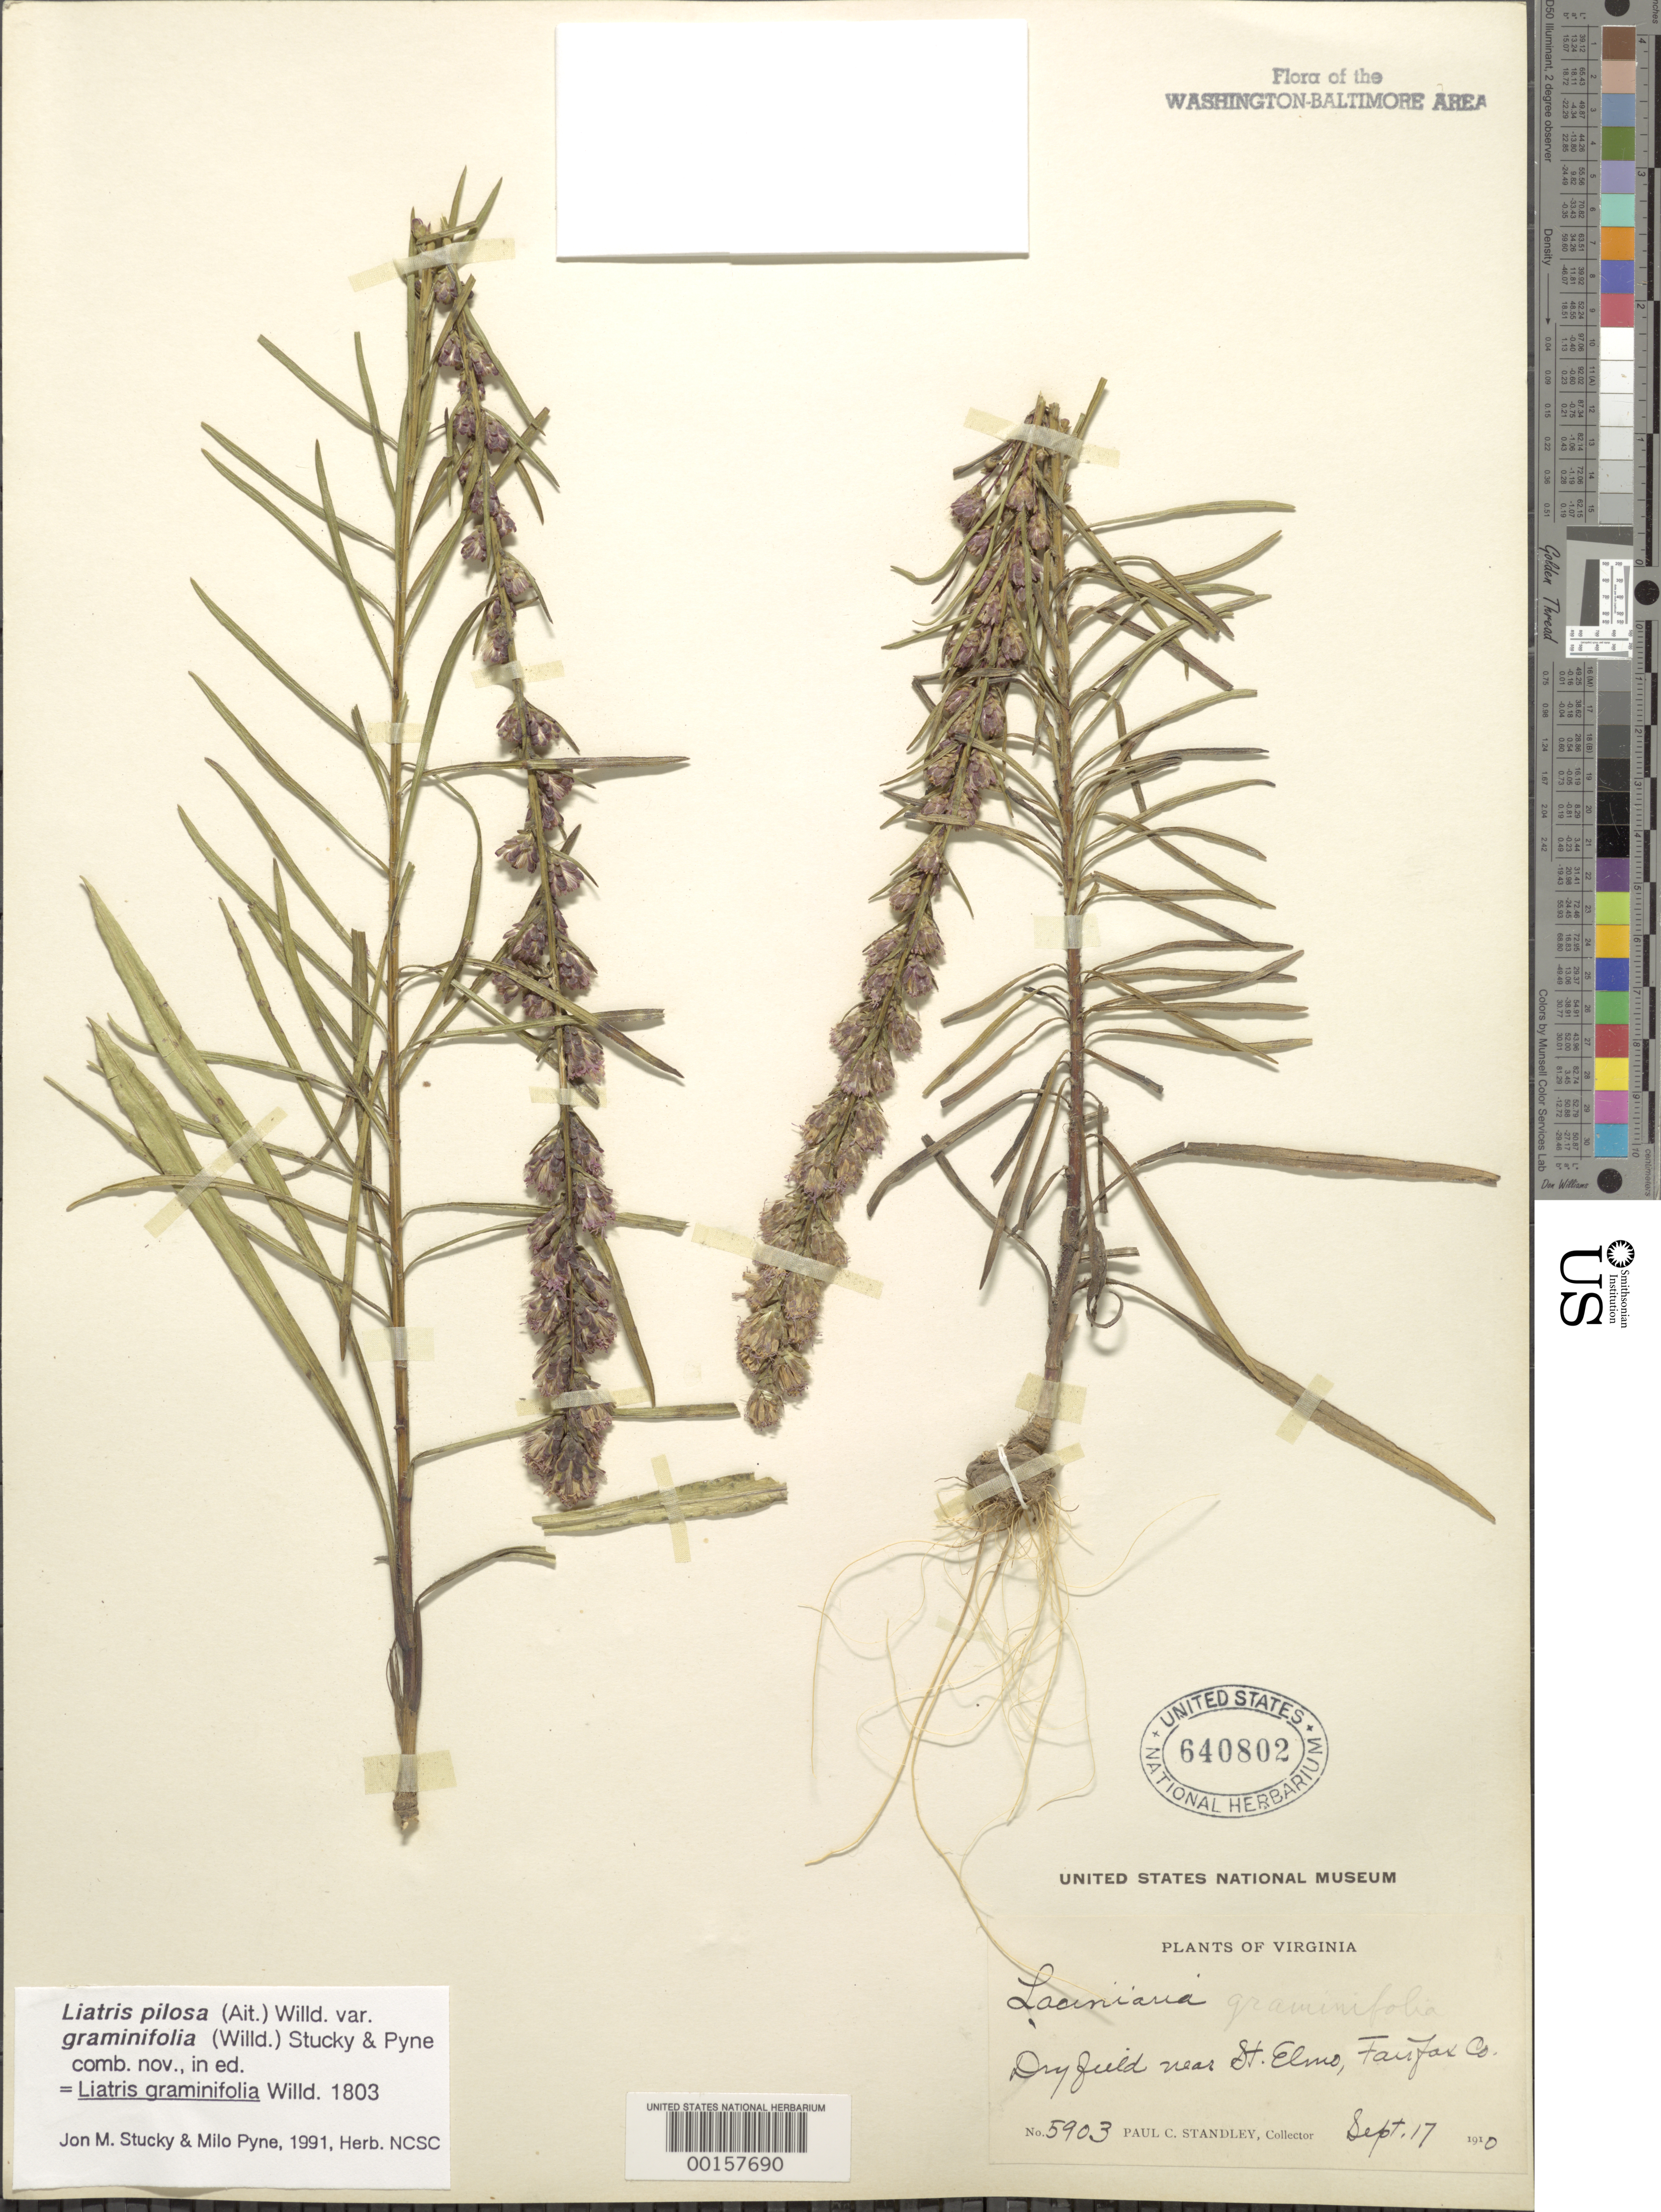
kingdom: Plantae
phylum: Tracheophyta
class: Magnoliopsida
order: Asterales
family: Asteraceae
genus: Liatris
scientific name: Liatris pilosa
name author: (Aiton) Willd.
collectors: P. C. Standley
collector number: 5903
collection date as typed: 17 Sep 1910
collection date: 1910-09-17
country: United States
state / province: Virginia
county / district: Fairfax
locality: Near St Elmo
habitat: Dry field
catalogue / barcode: US 640802